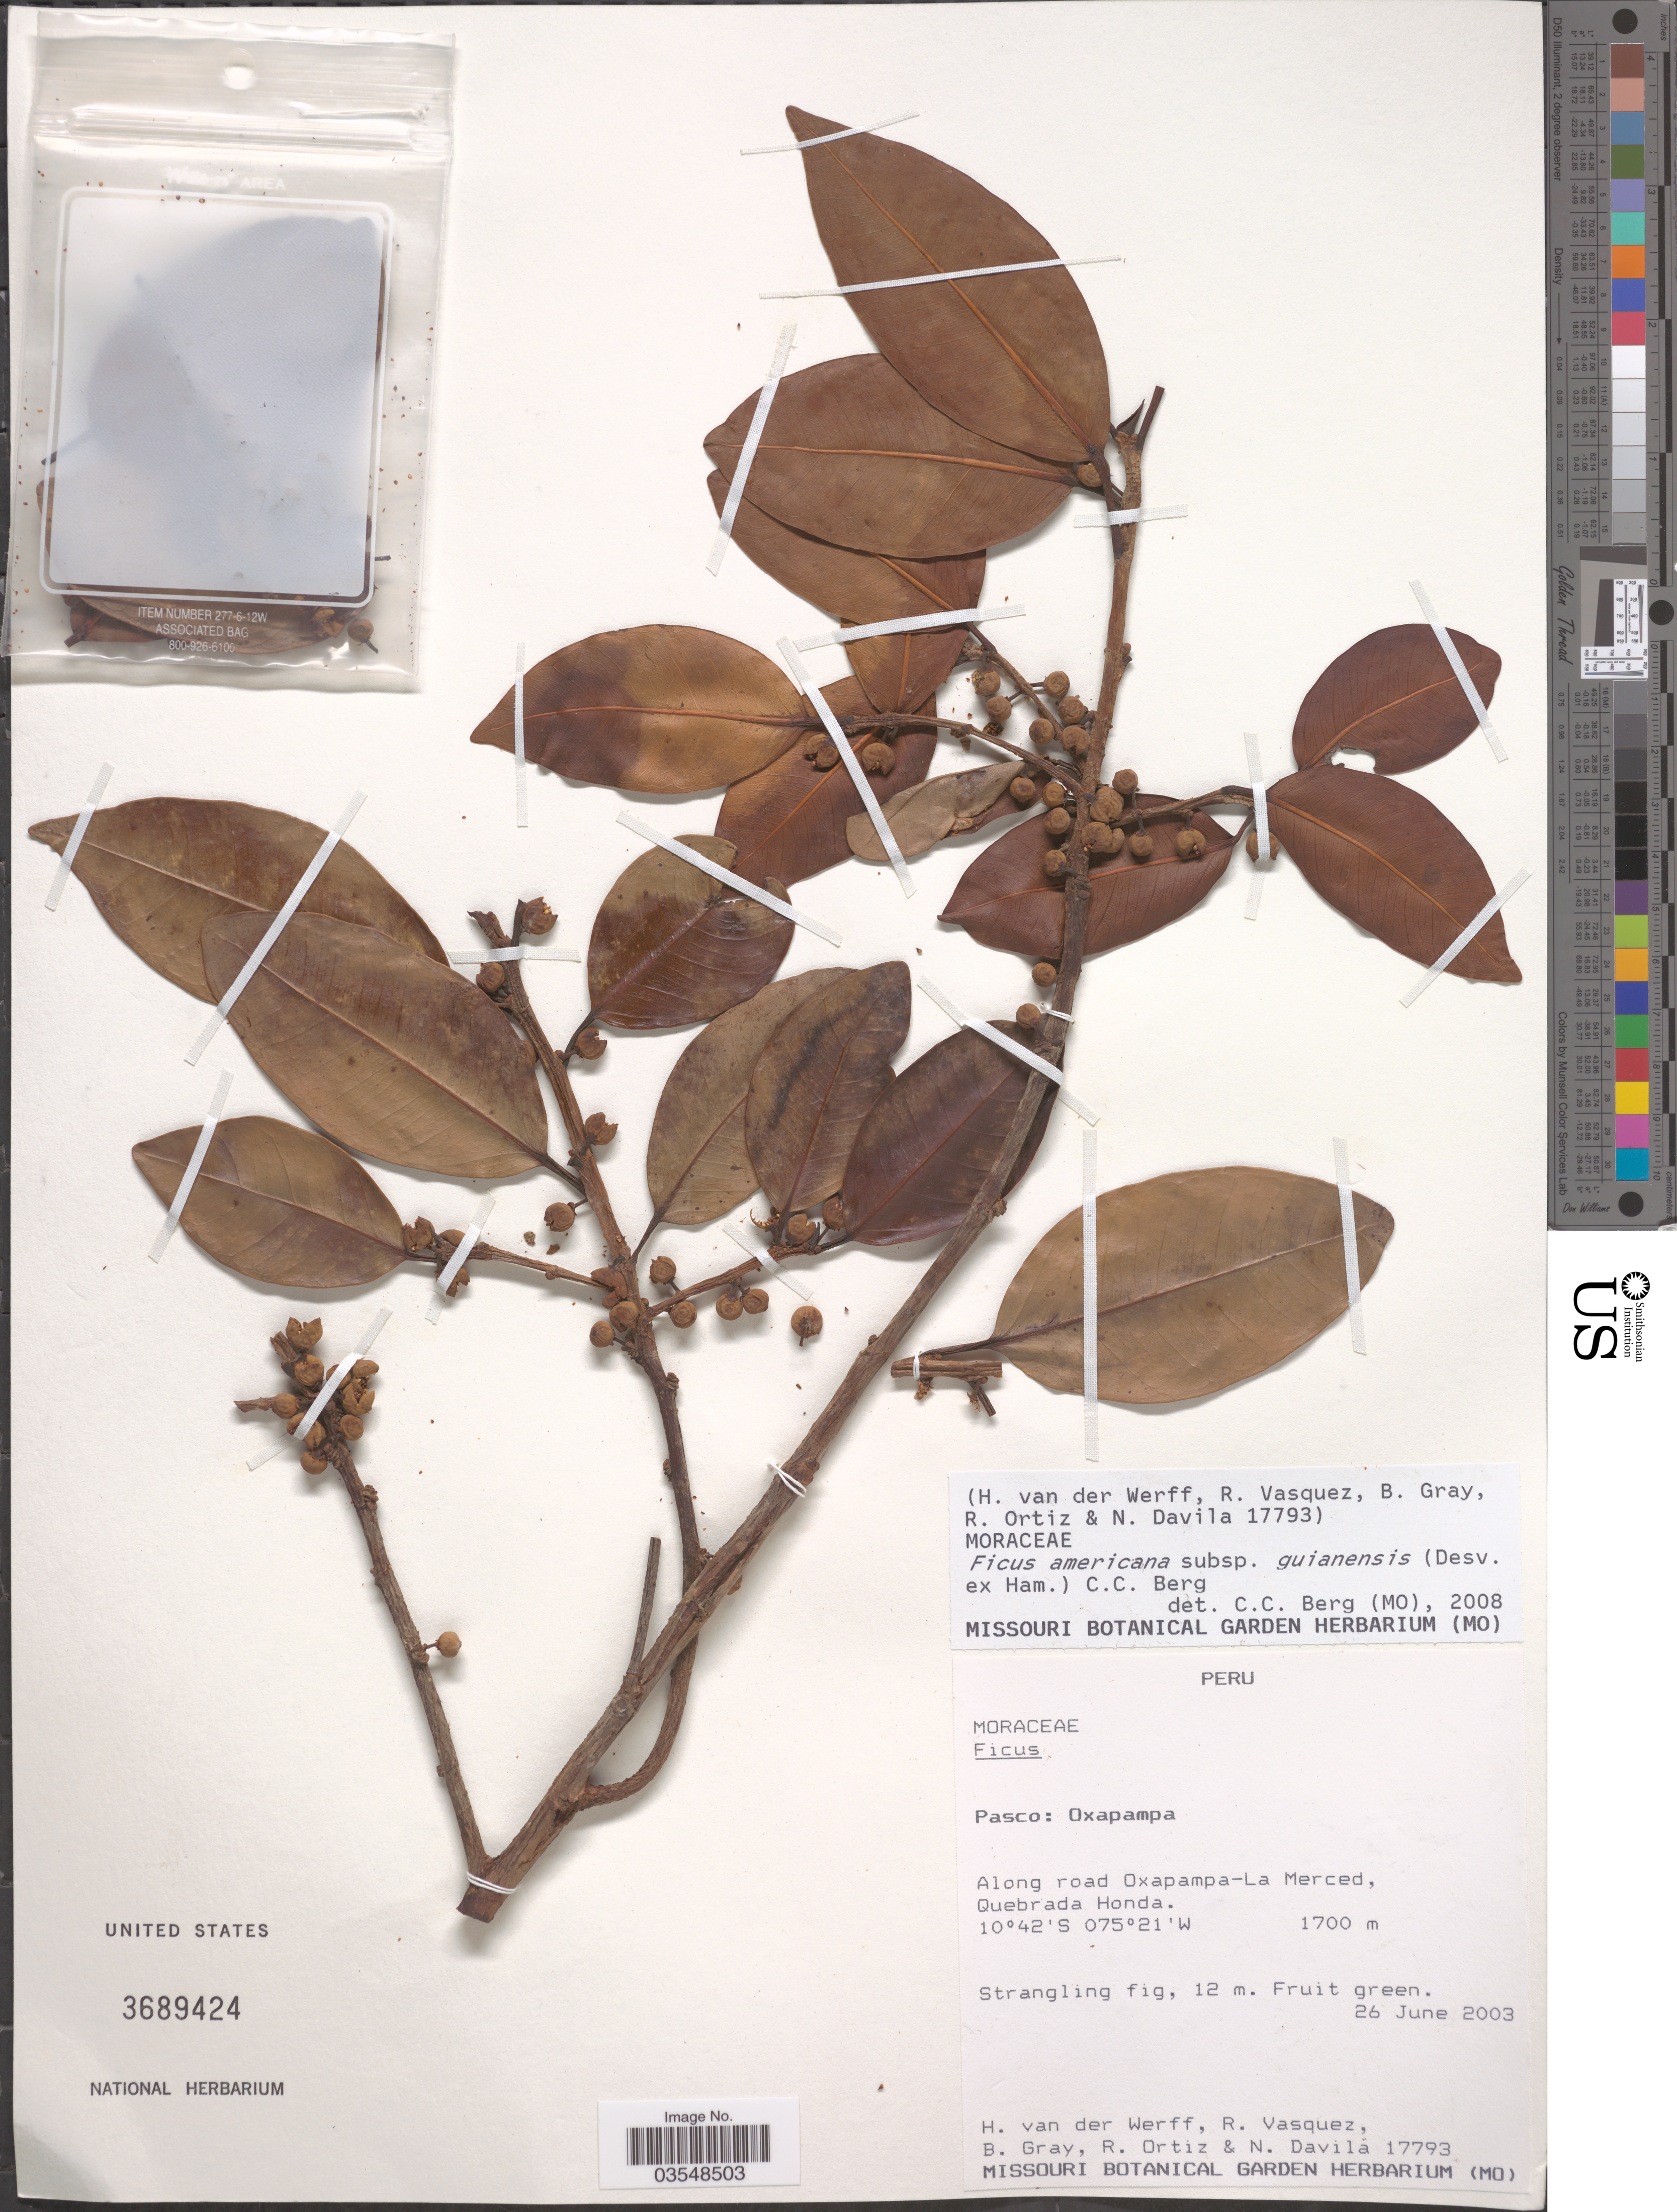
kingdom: Plantae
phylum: Tracheophyta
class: Magnoliopsida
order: Rosales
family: Moraceae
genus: Ficus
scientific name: Ficus guianensis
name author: Desv. ex Ham.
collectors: H. van der Werff, R. Vasquez, B. Gray, R. Ortiz & N. Dávila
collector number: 17793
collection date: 2003-06-26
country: Peru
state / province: Pasco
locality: Oxapampa. Along road Oxapampa-La Merced, Quebrada Honda.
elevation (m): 1700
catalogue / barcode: US 3689424